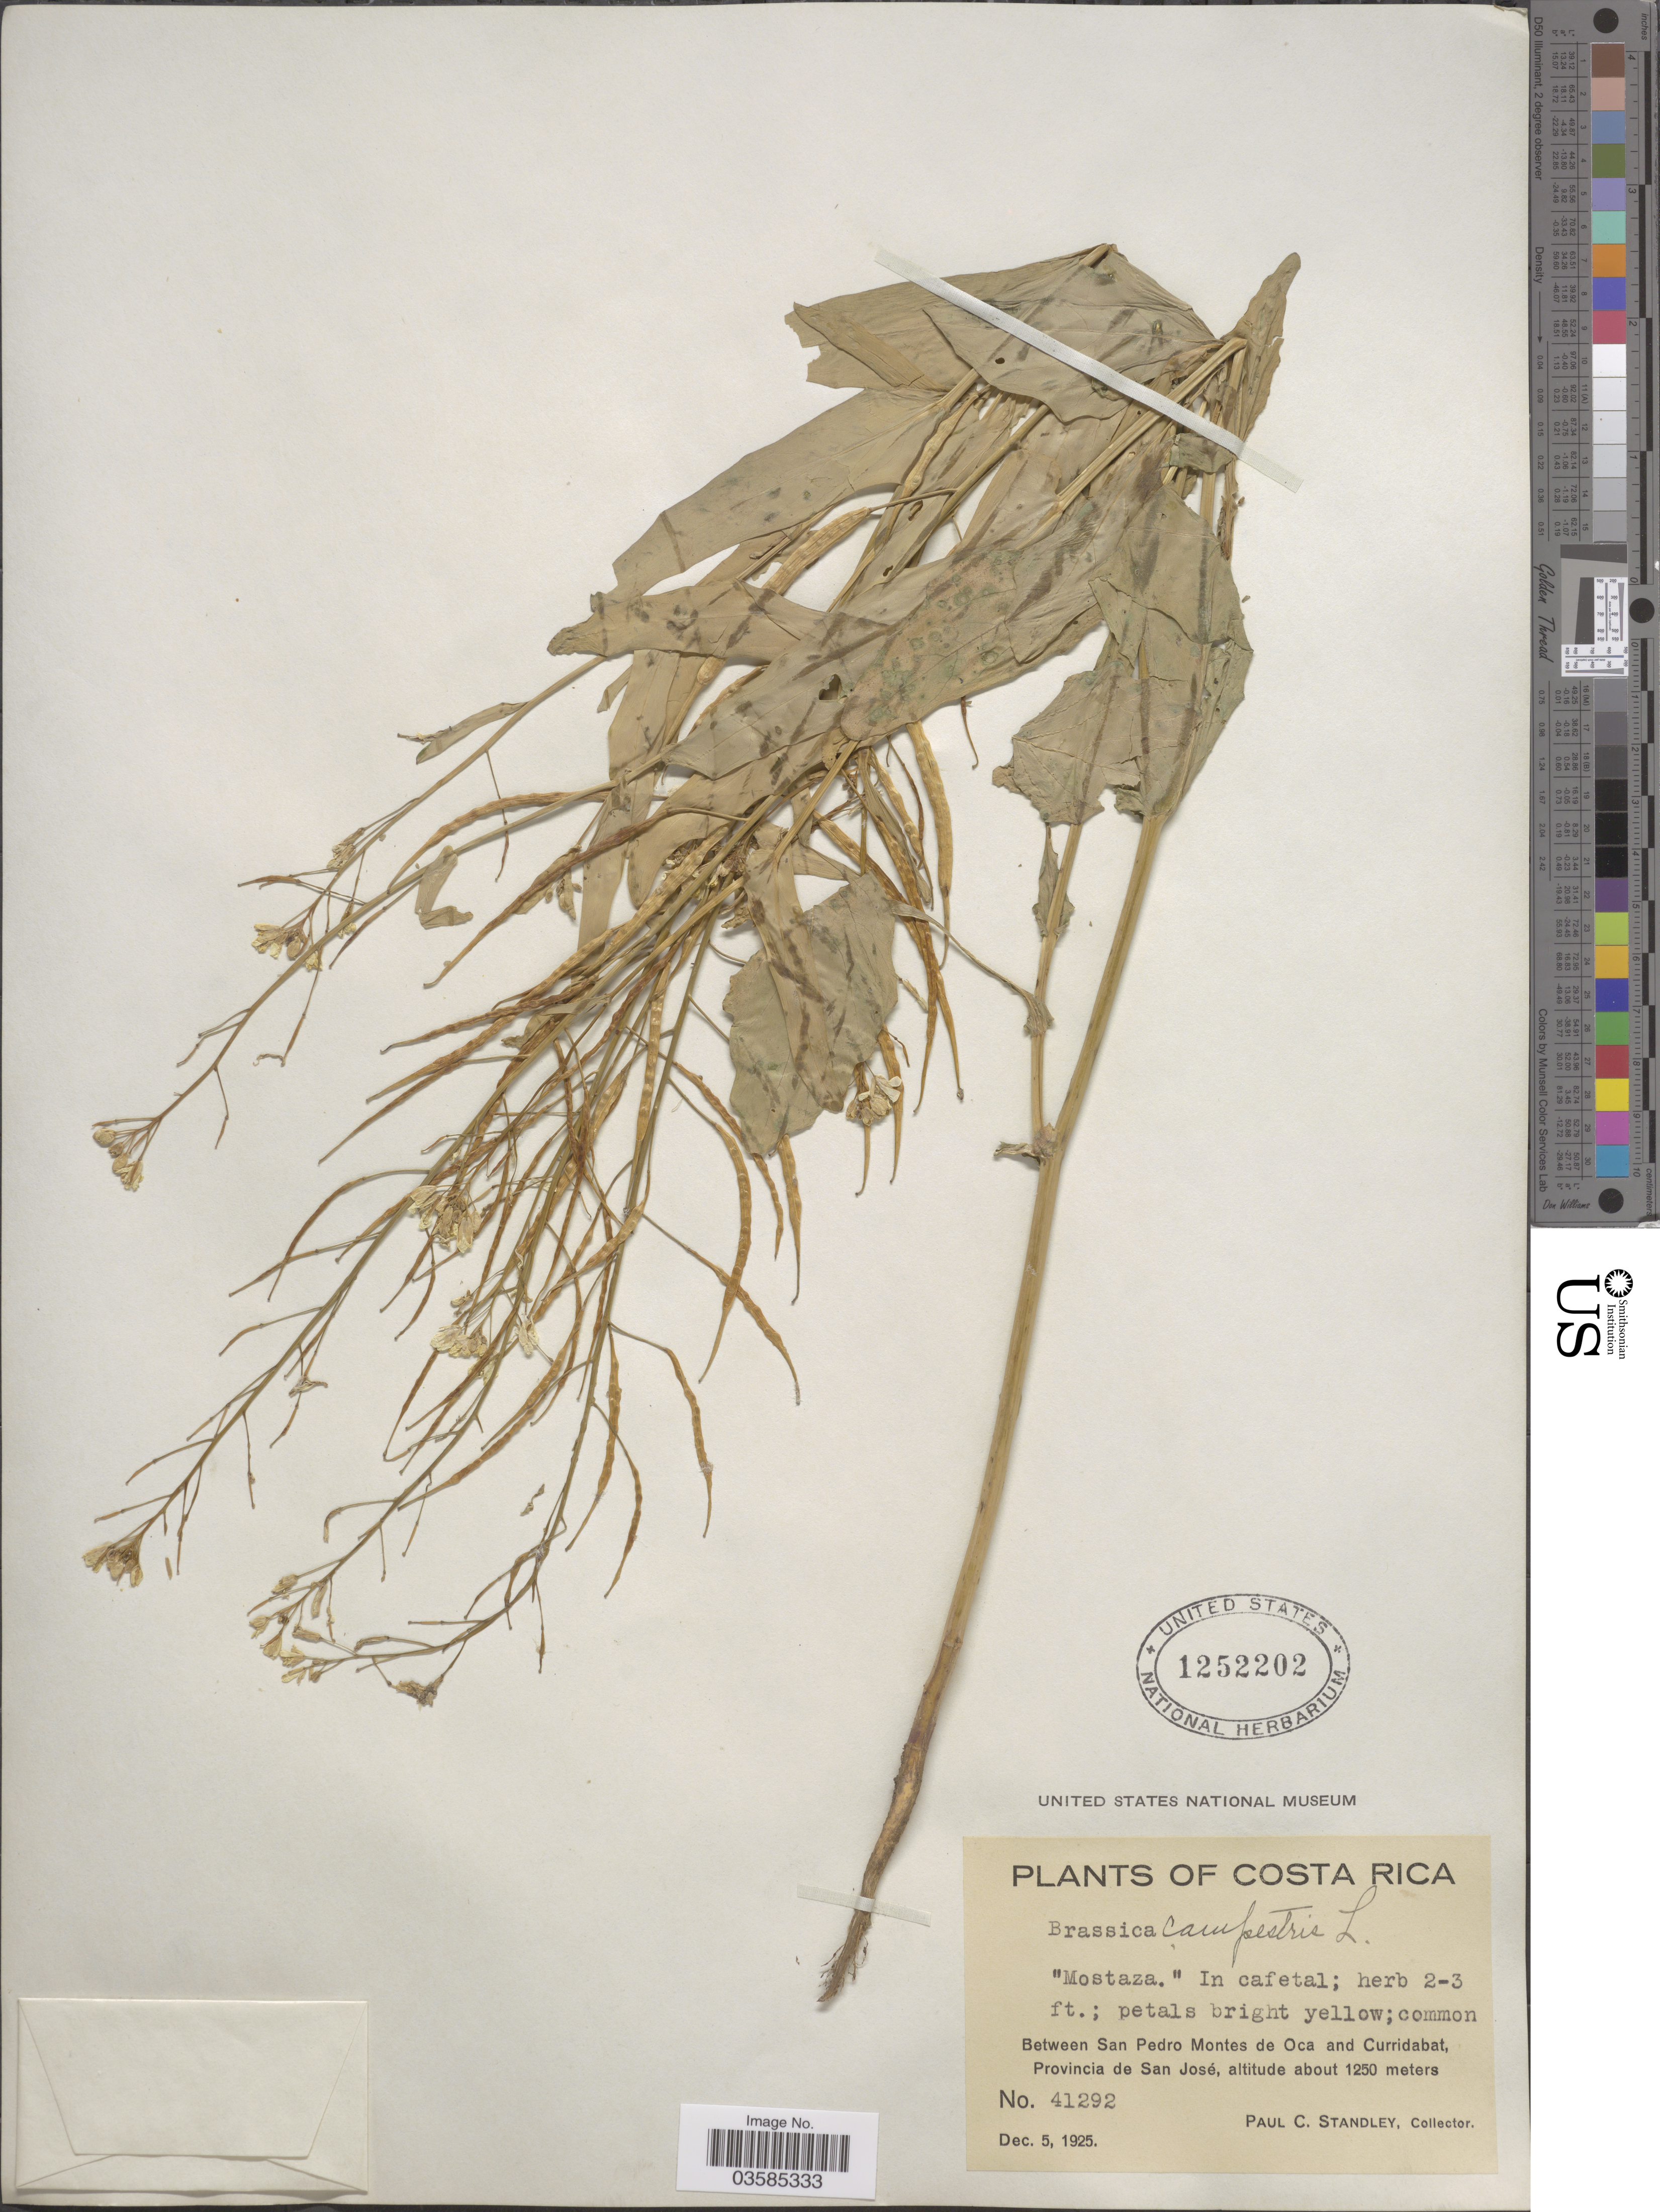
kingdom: Plantae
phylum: Tracheophyta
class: Magnoliopsida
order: Brassicales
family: Brassicaceae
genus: Brassica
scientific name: Brassica campestris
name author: L.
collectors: P. C. Standley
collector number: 41292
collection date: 1925-12-05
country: Costa Rica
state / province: San José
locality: Between San Pedro Montes de Oca and Curridabat, Provincia de San José.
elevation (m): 1250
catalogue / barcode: US 1252202